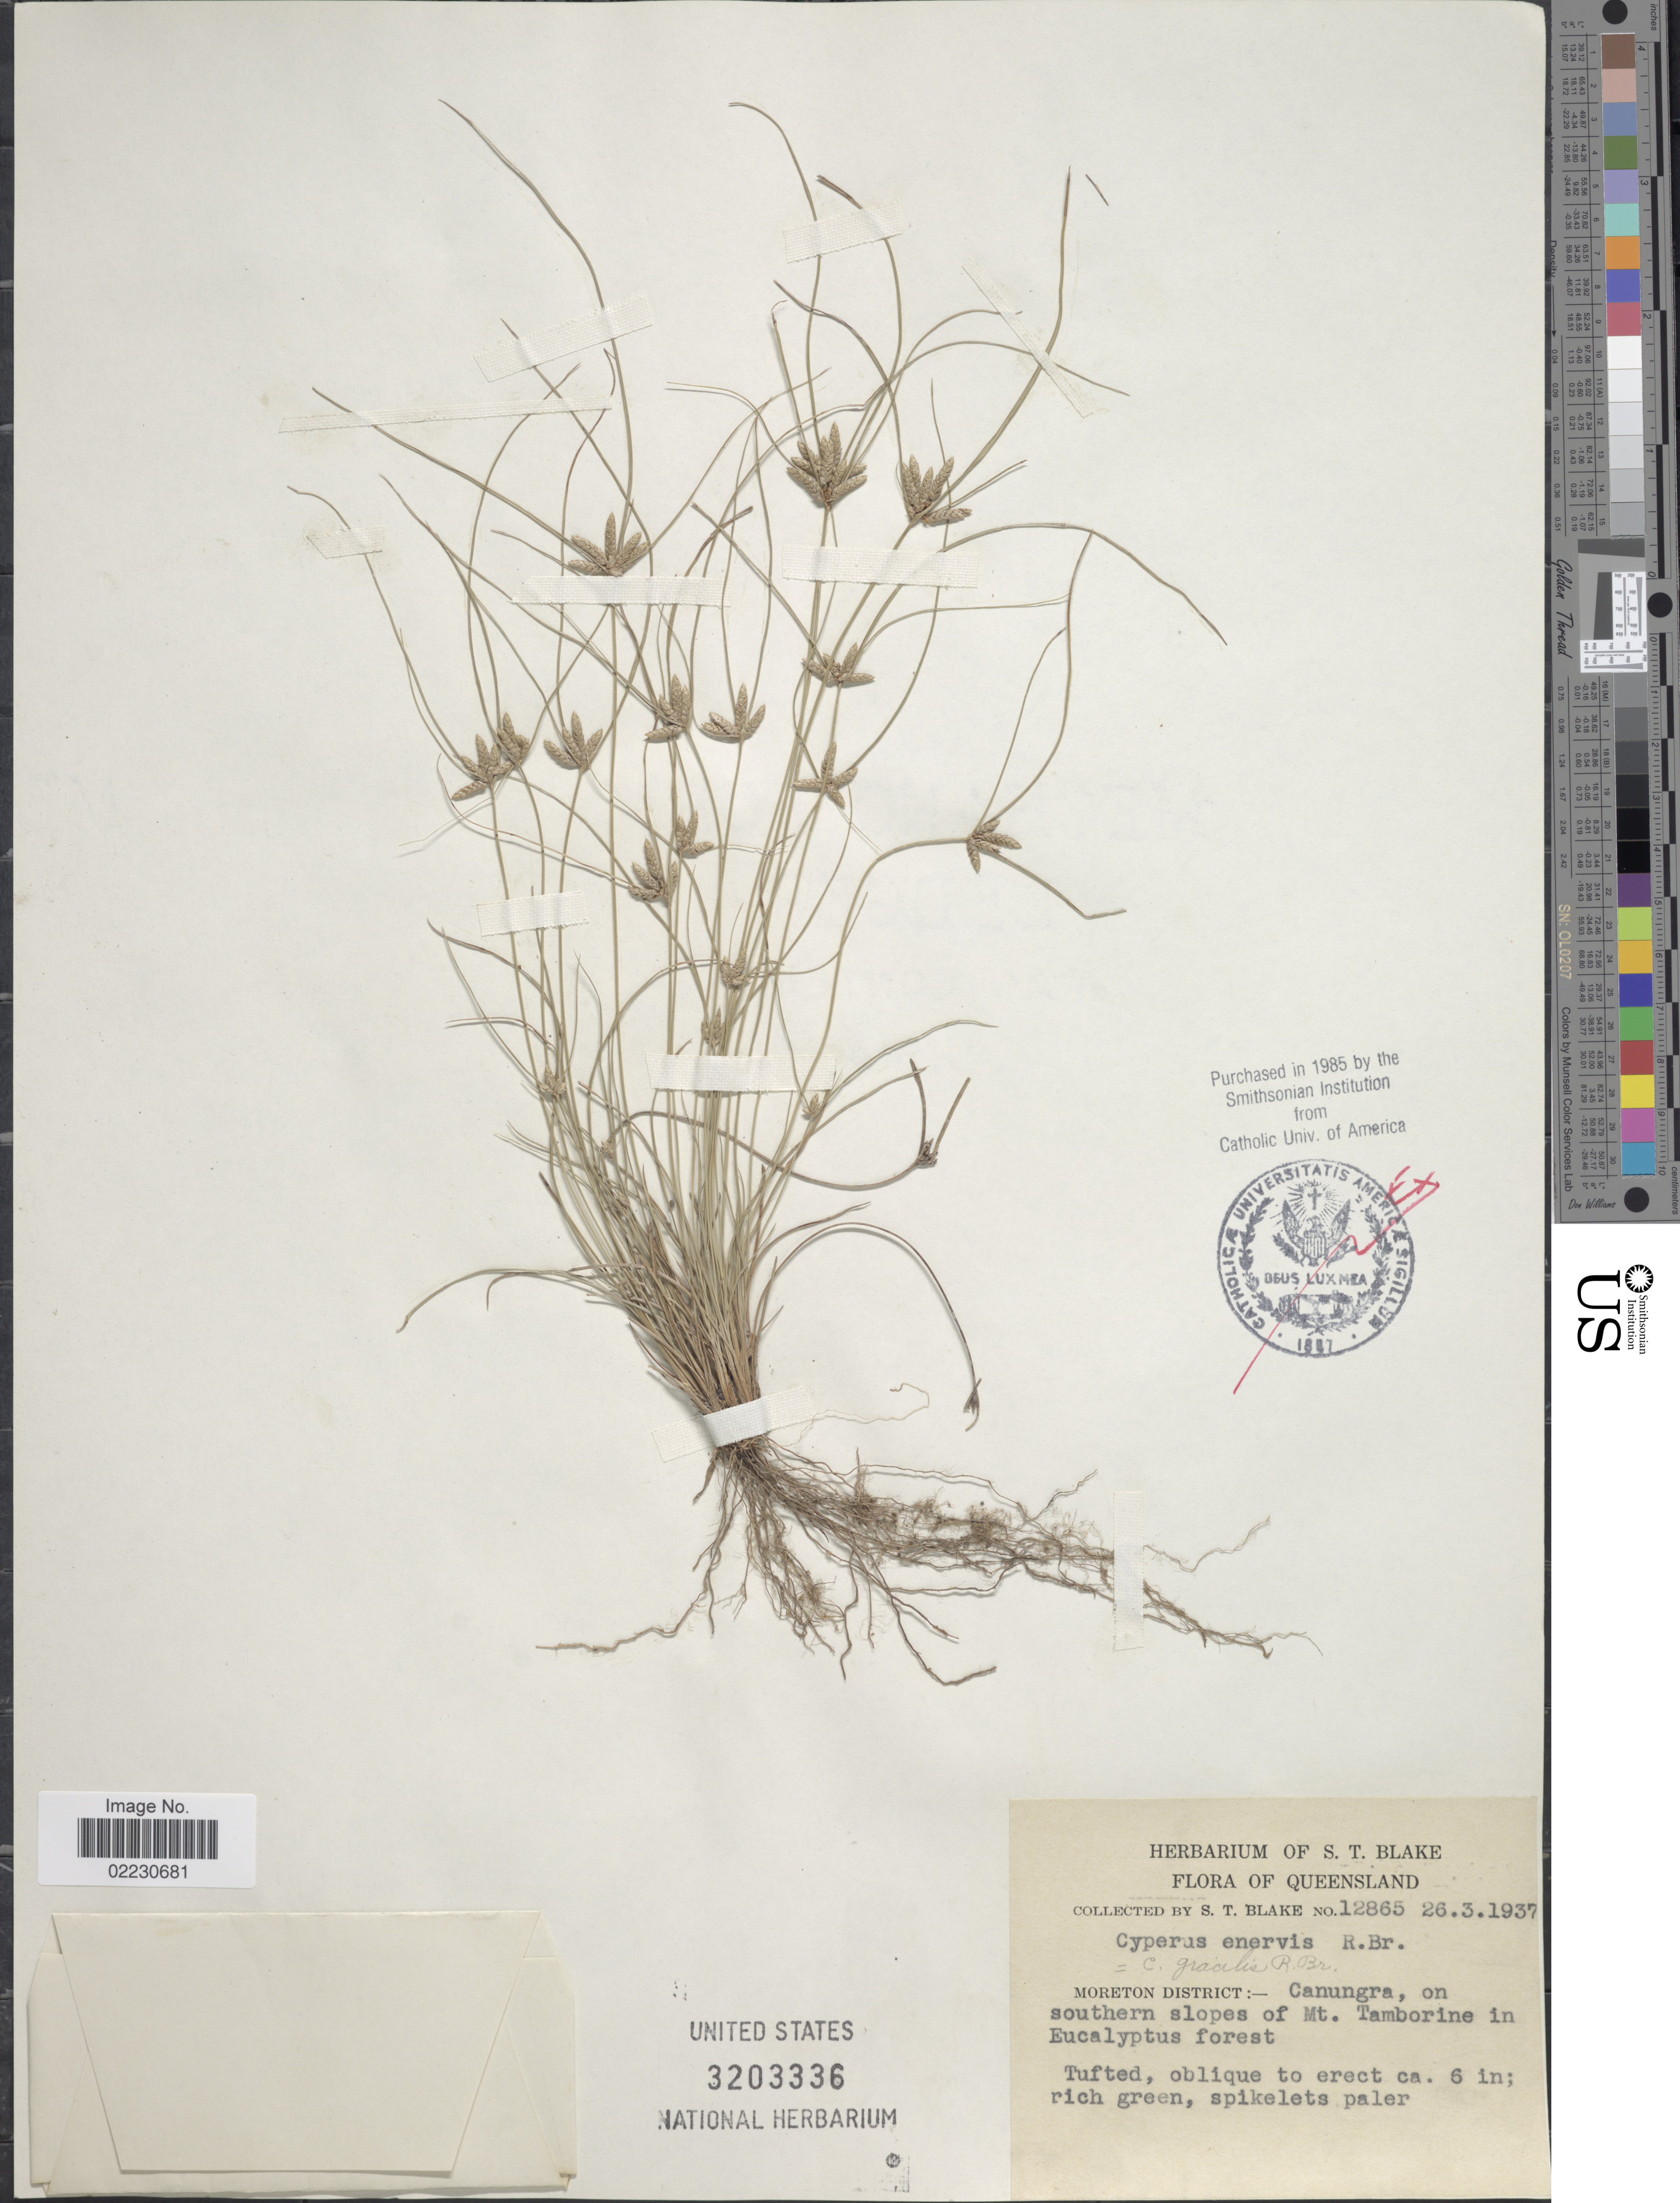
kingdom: Plantae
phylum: Tracheophyta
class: Liliopsida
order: Poales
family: Cyperaceae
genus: Cyperus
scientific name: Cyperus gracilis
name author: R. Br.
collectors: S. T. Blake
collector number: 12865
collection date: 1937-03-26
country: Australia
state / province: Queensland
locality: Moreton District:- Canungra, on southern slopes of Mt. Tamborine in Eucalyptus forest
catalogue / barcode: US 3203336